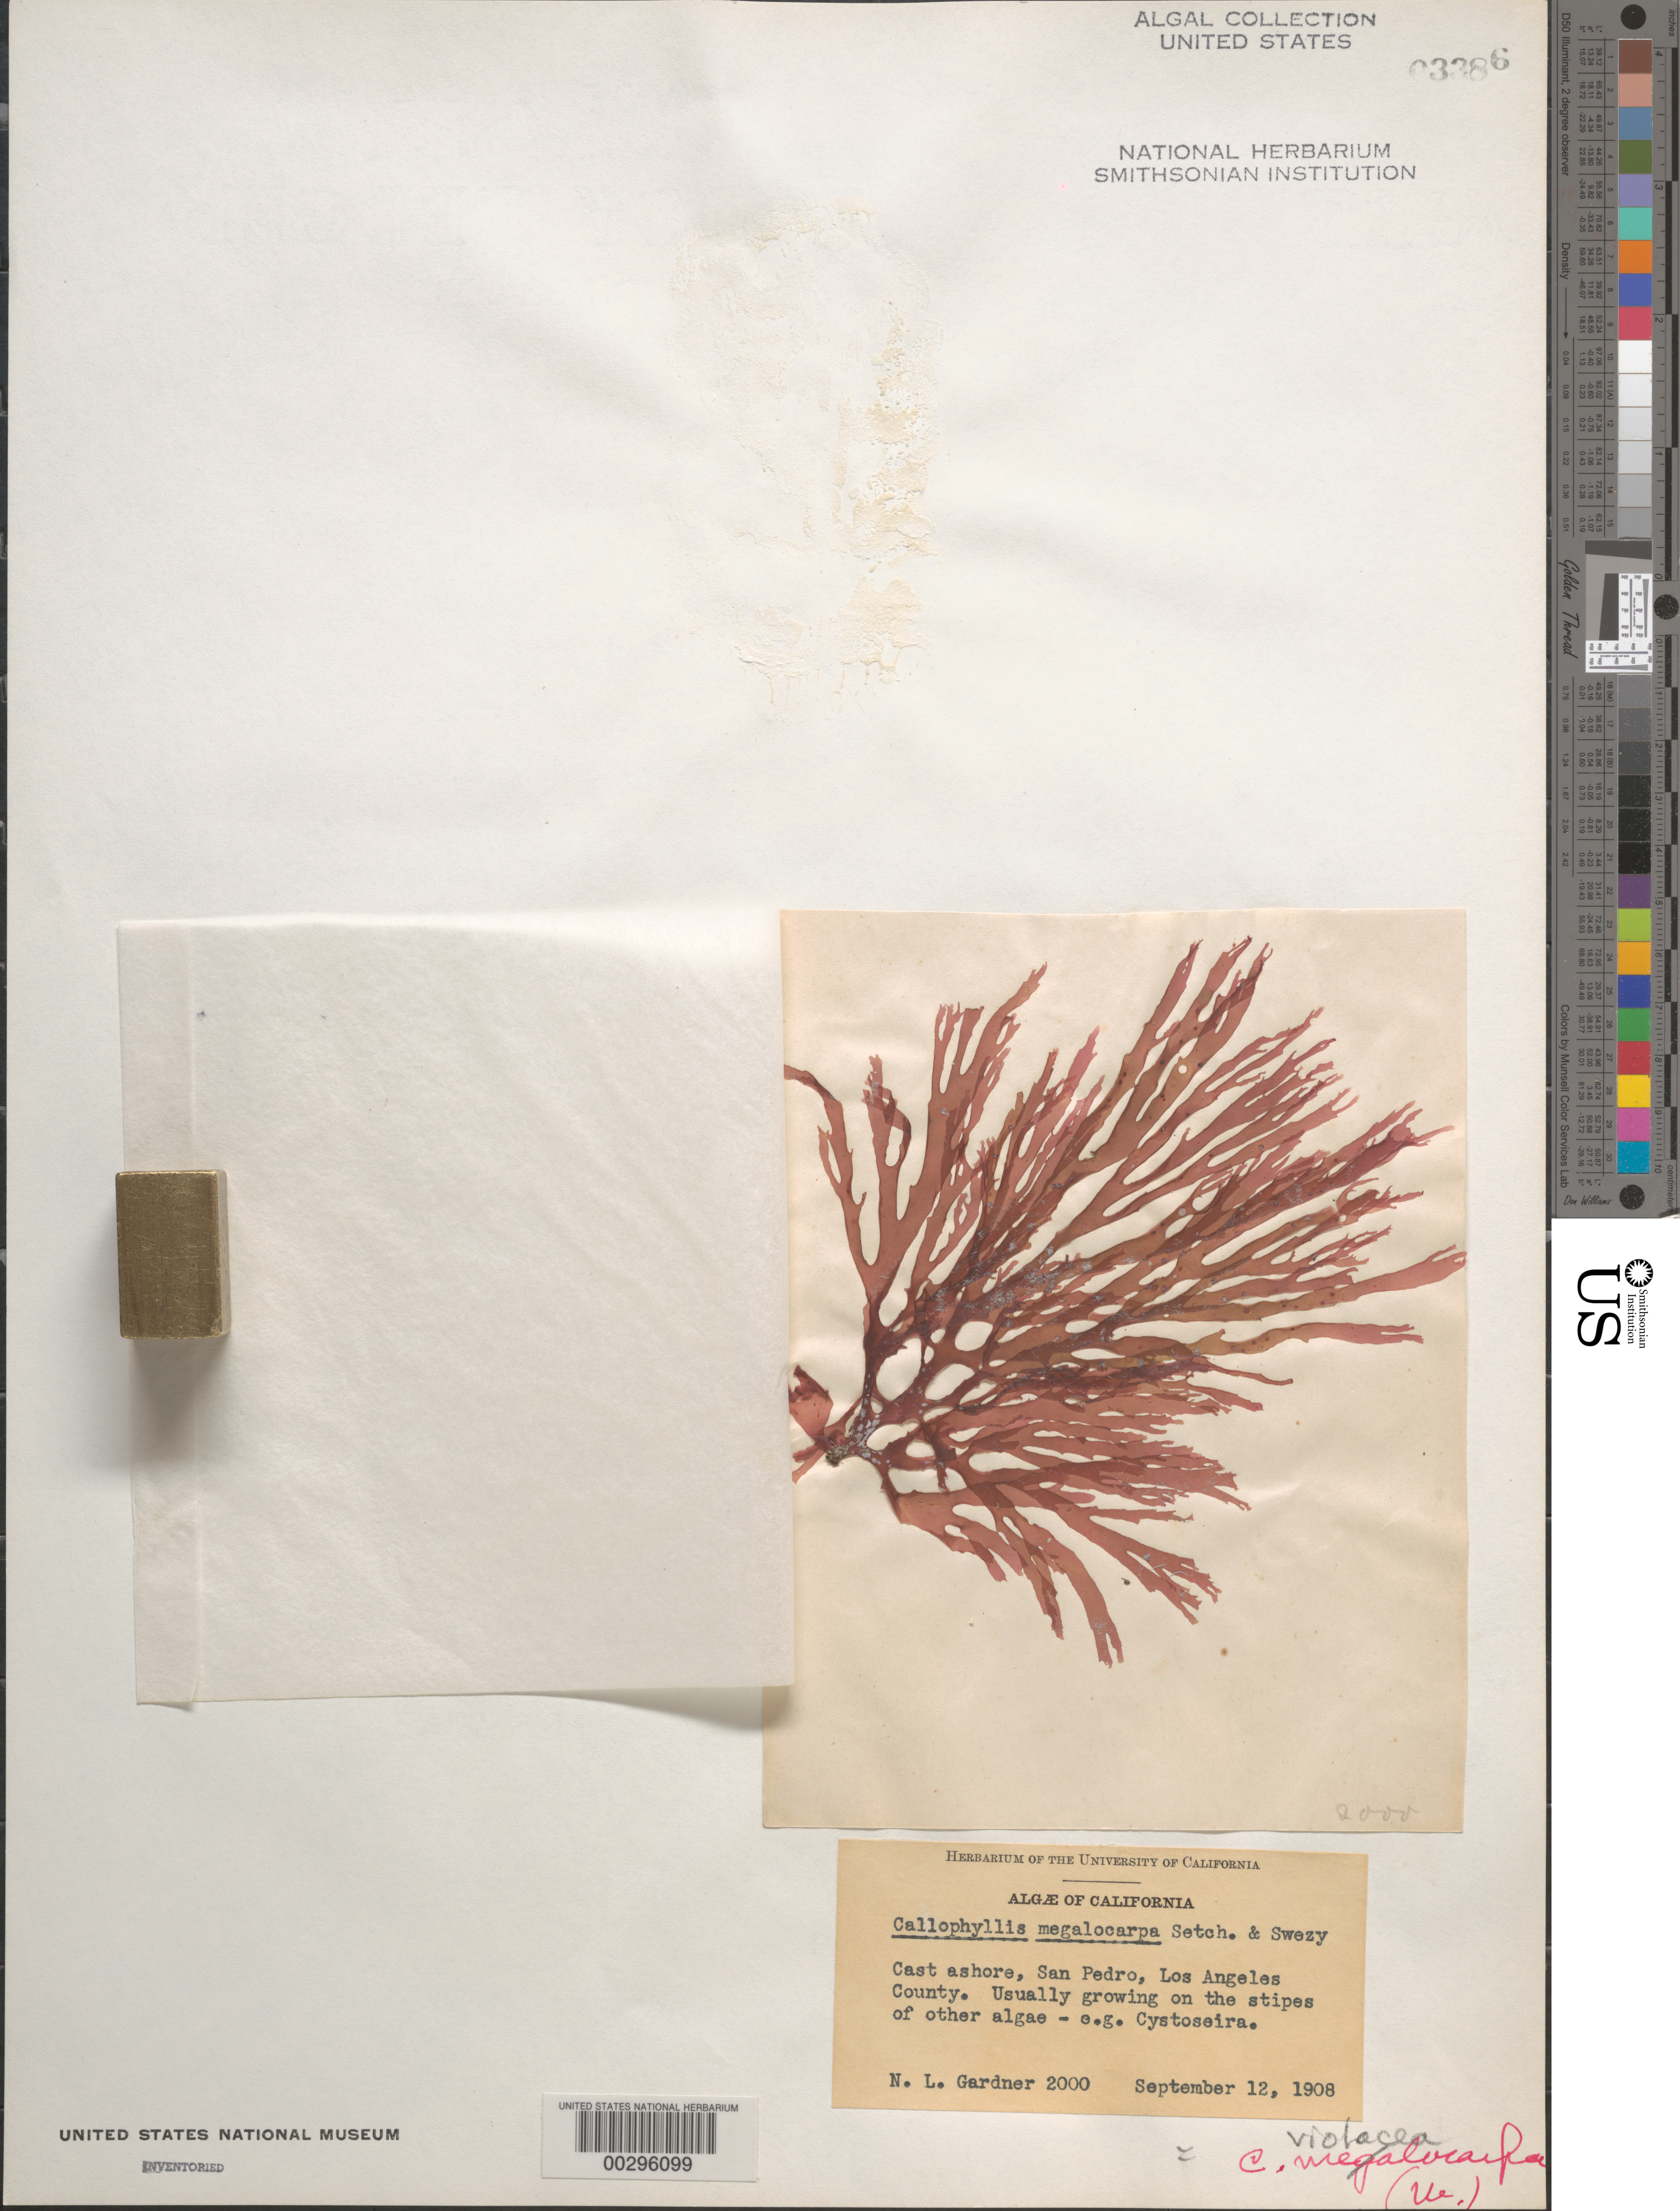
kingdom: Plantae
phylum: Rhodophyta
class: Florideophyceae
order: Gigartinales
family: Kallymeniaceae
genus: Callophyllis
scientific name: Callophyllis violacea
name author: J. Agardh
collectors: N. Gardner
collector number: NLG 2000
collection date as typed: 12 Sep 1908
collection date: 1908-09-12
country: United States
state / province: California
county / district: Los Angeles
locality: San Pedro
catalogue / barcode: US 3386